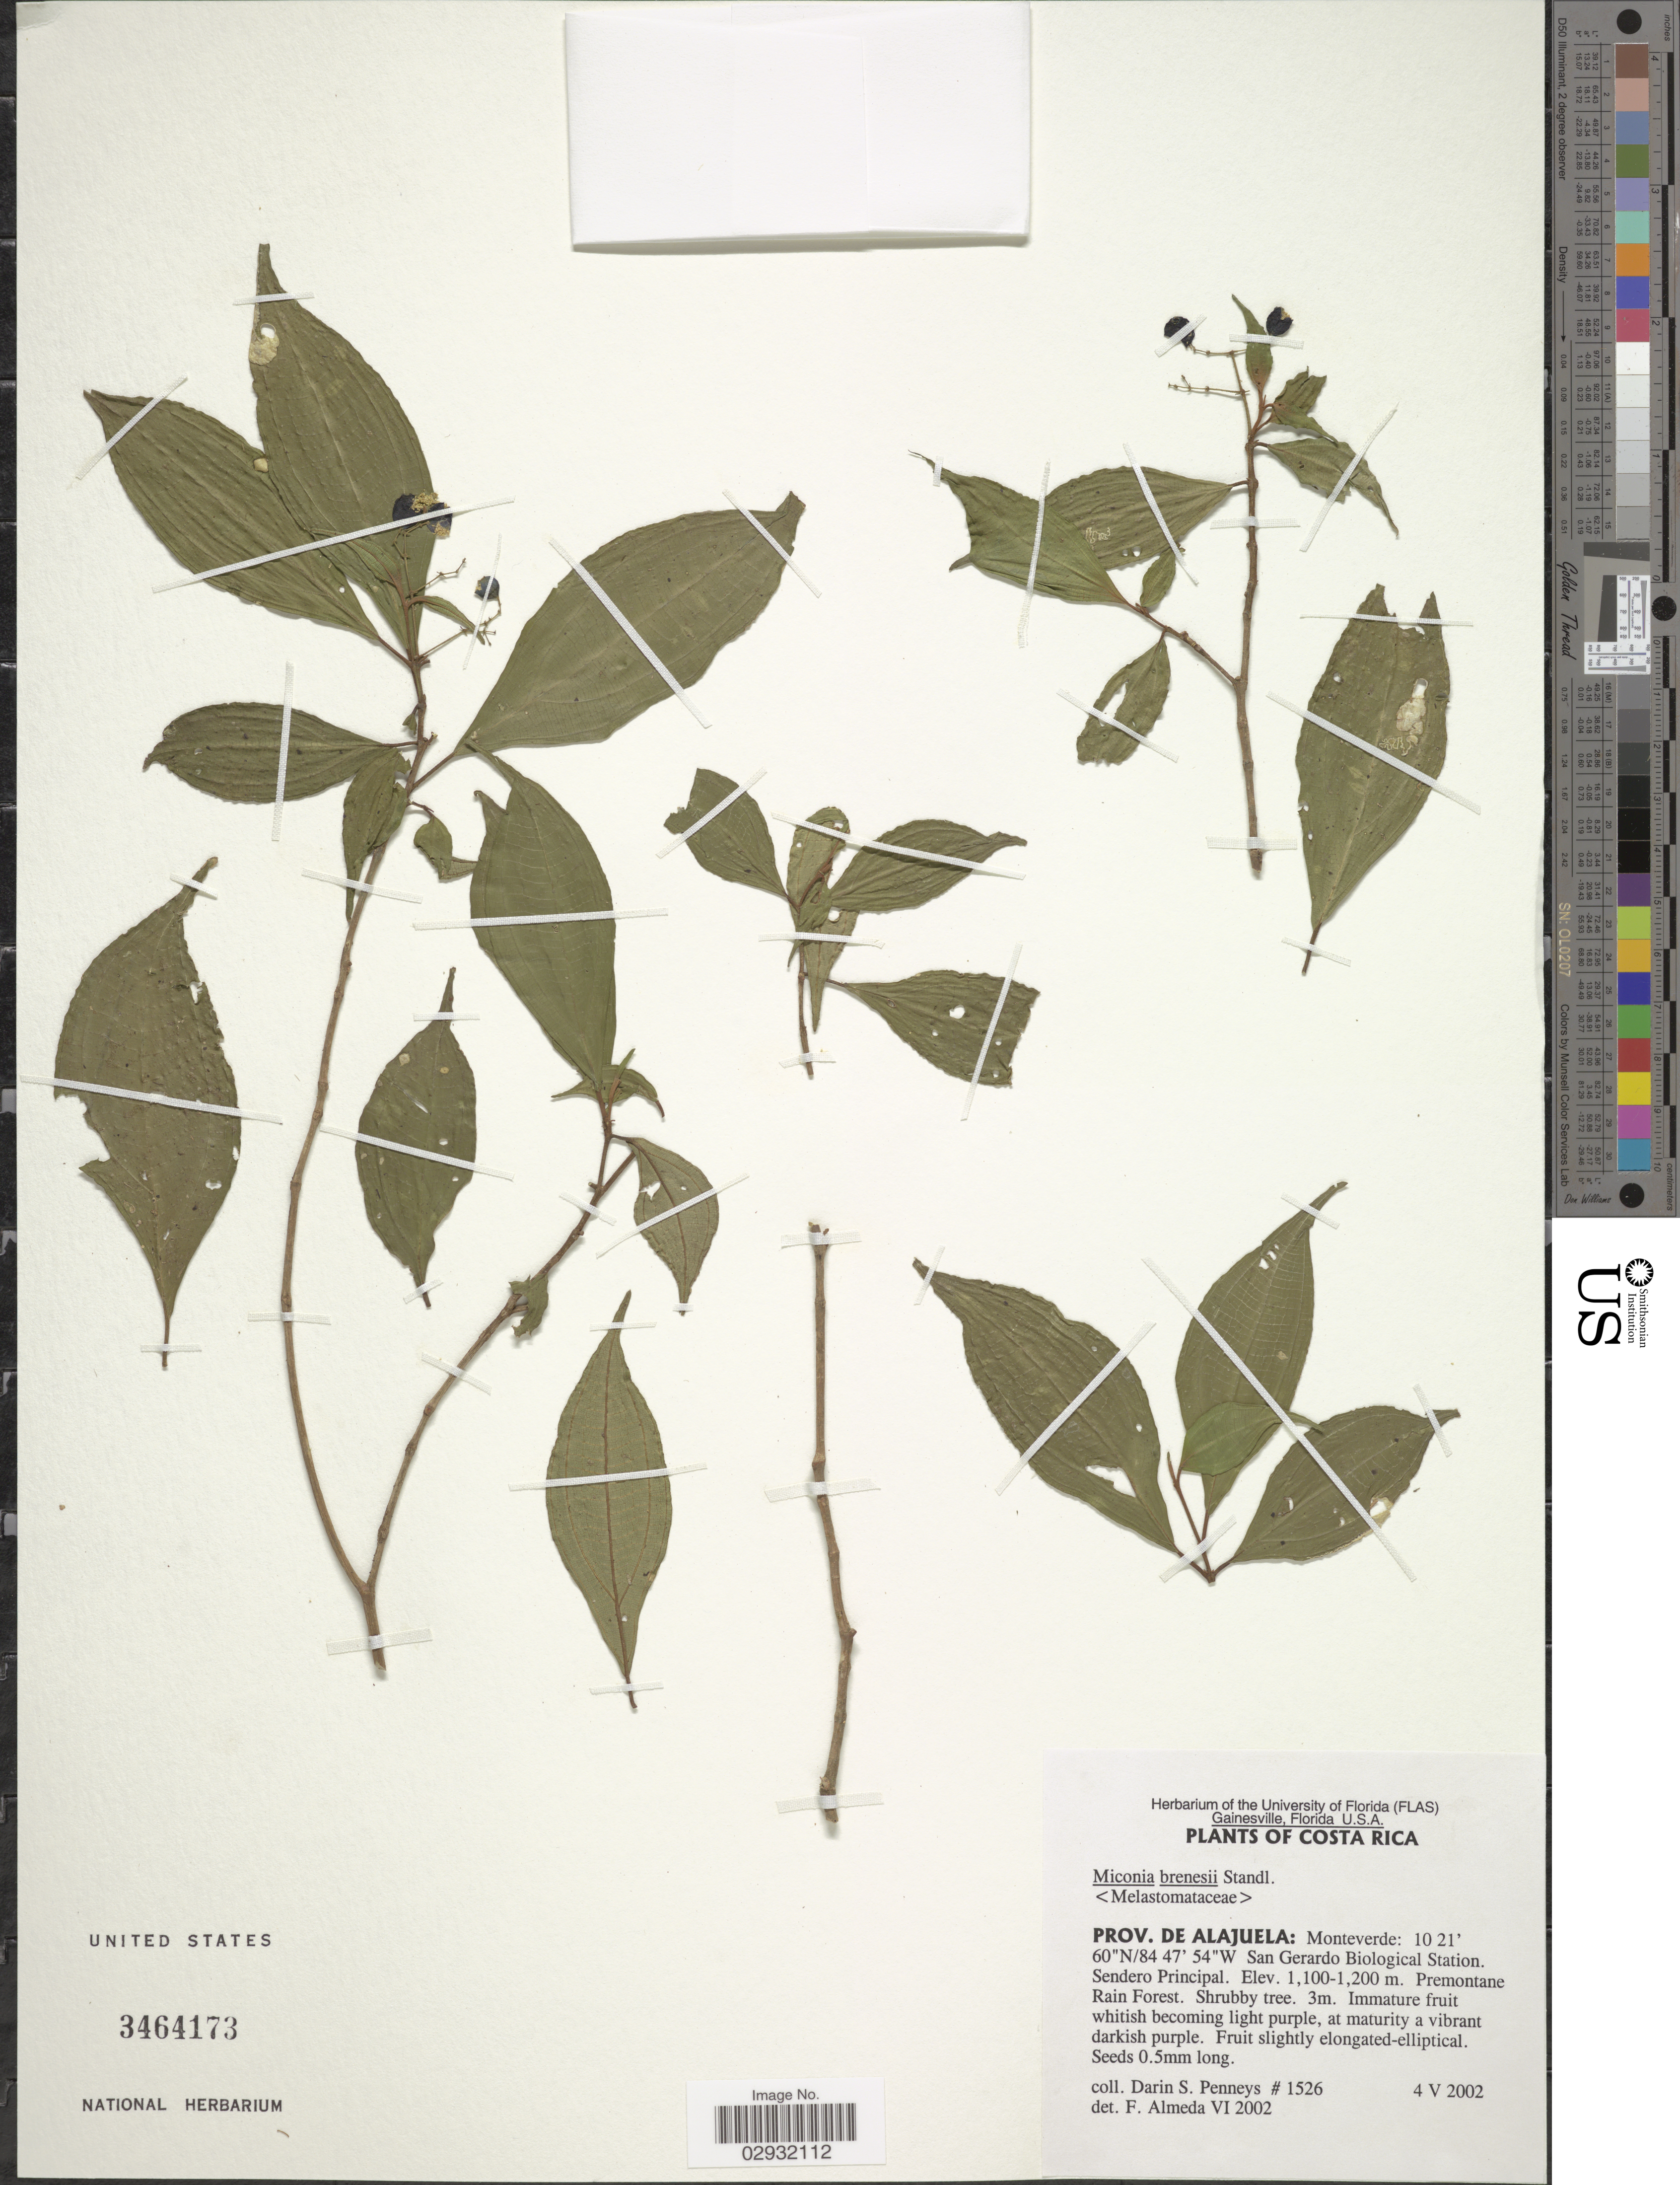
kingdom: Plantae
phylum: Tracheophyta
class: Magnoliopsida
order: Myrtales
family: Melastomataceae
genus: Miconia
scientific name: Miconia brenesii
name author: Standl.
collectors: D. S. Penneys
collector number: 1526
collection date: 2002-05-04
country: Costa Rica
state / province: Alajuela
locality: Monteverde: San Gerardo Biological Station, Sendero Principal.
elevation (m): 1100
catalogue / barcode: US 3464173